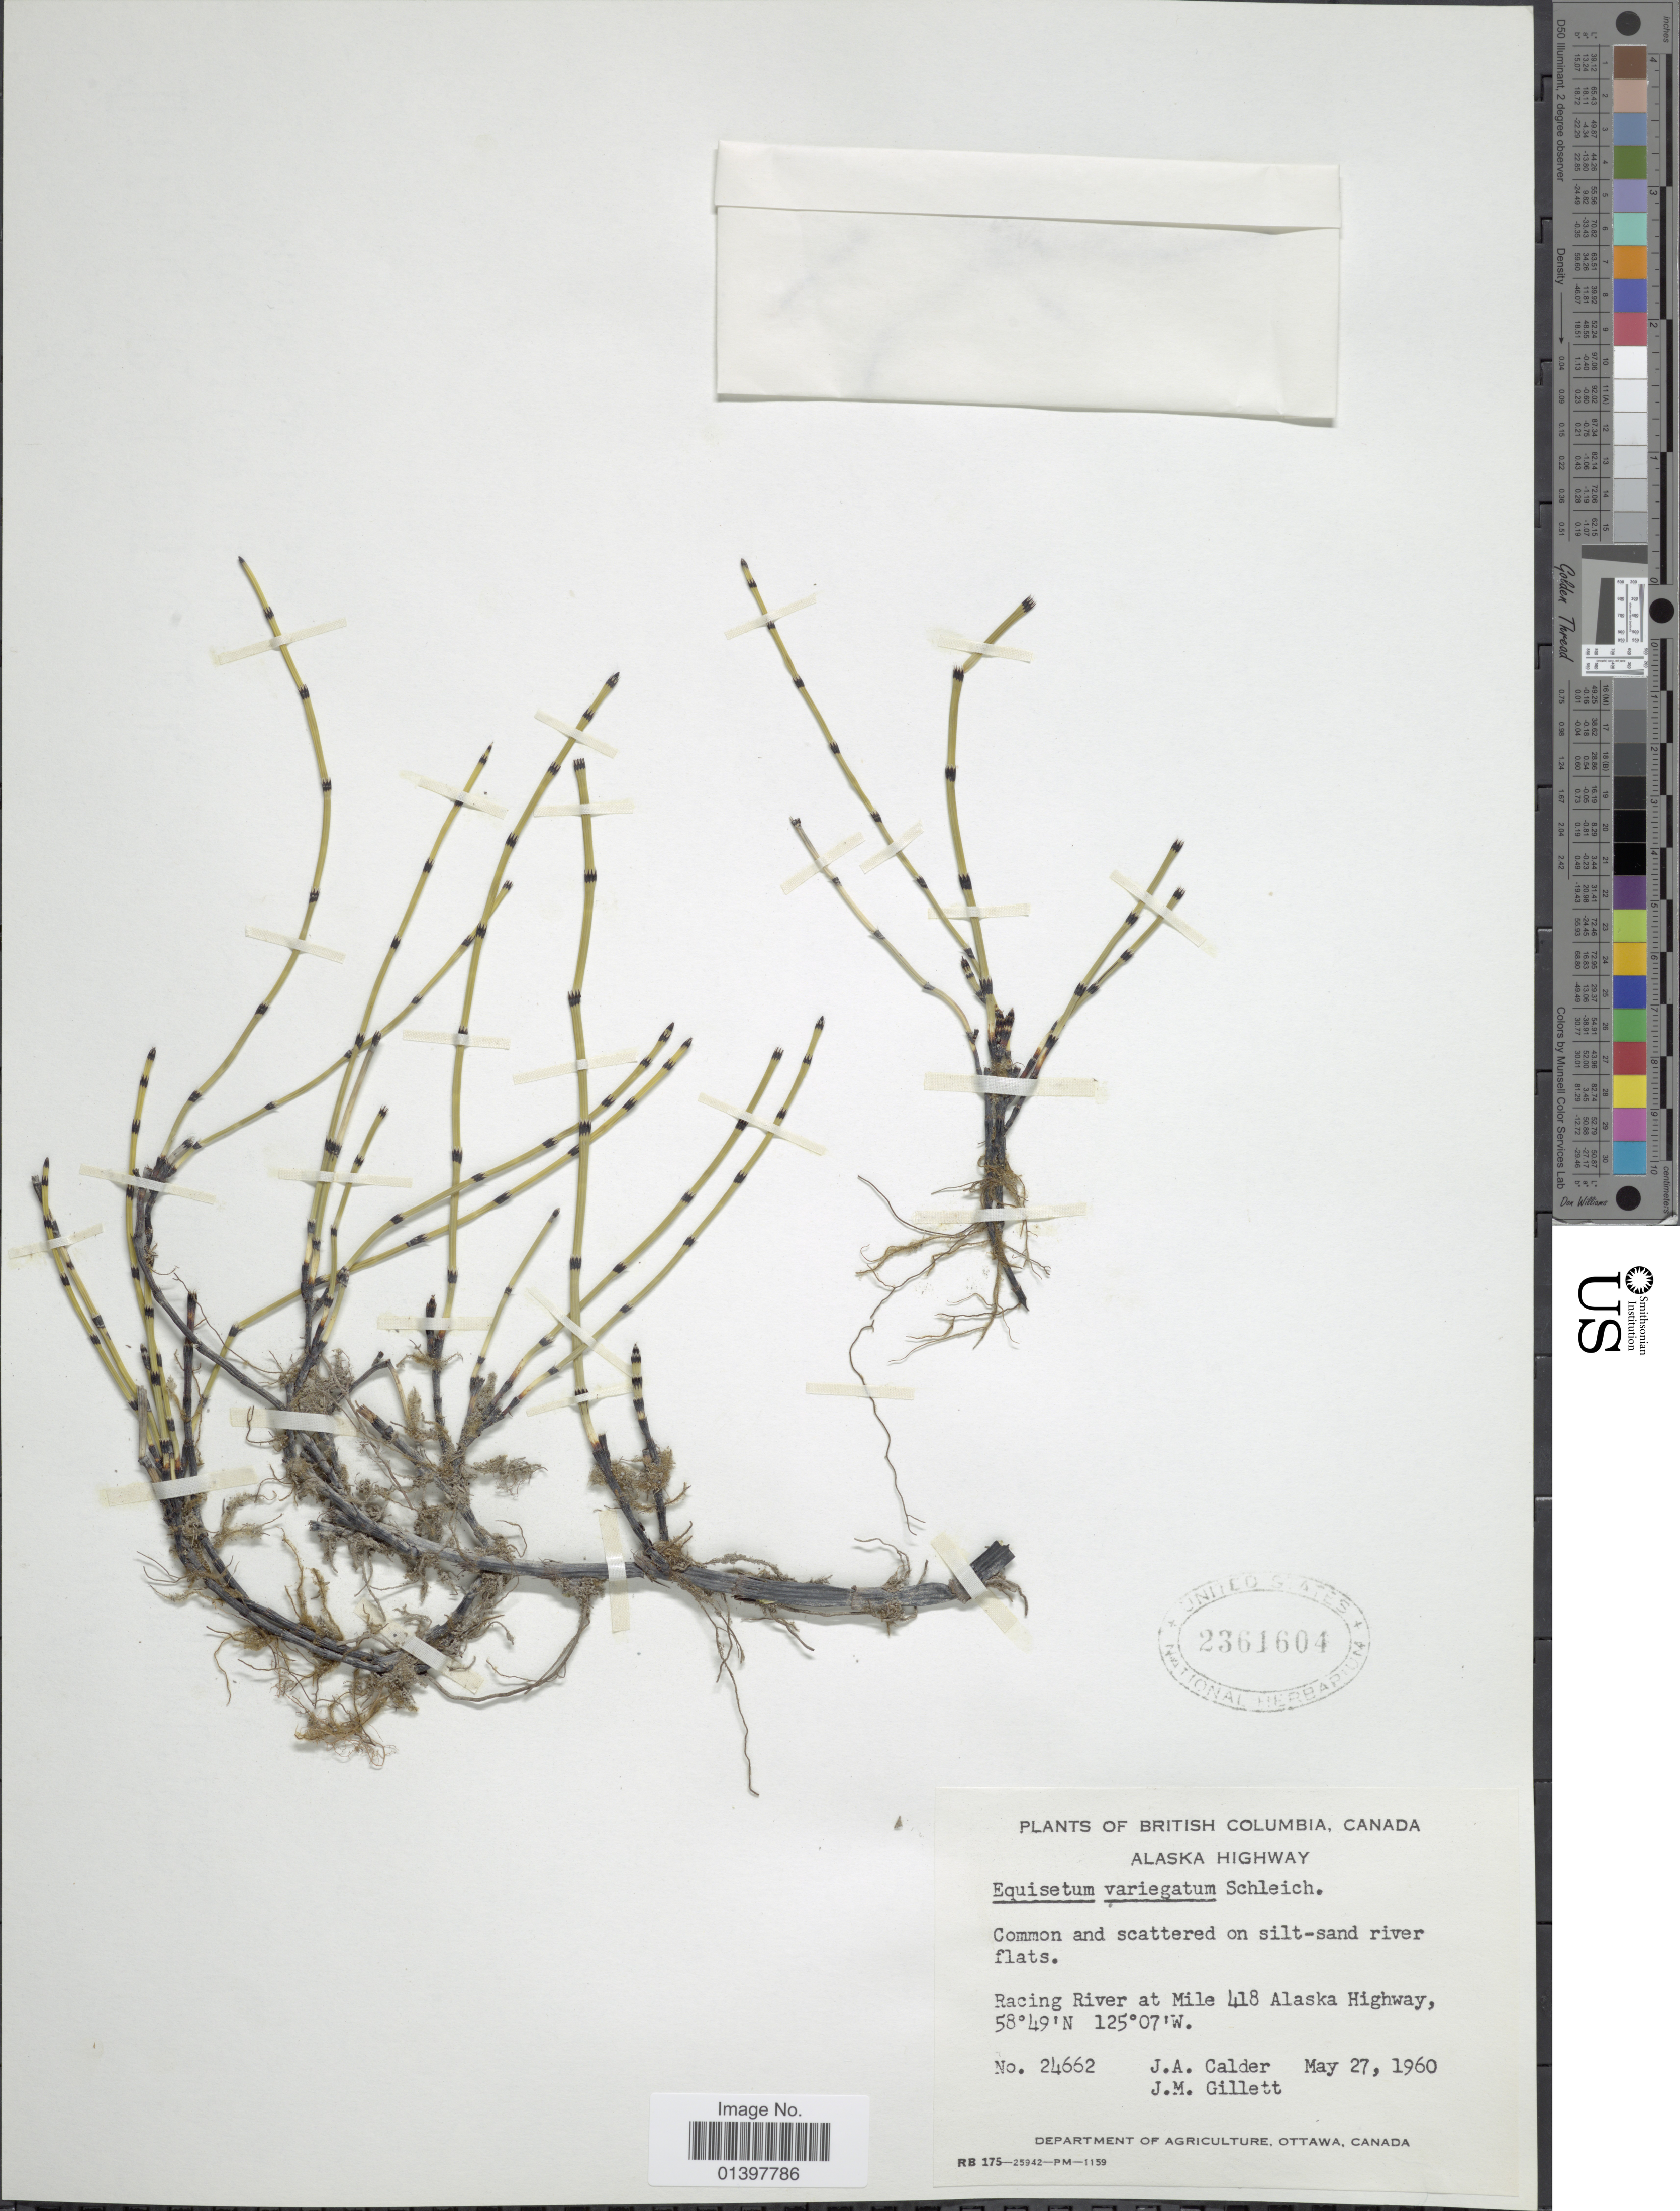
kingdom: Plantae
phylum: Tracheophyta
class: Polypodiopsida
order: Equisetales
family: Equisetaceae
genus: Equisetum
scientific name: Equisetum variegatum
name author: Schleich. ex F. Weber & D. Mohr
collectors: J. A. Calder & J. M. Gillett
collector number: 24662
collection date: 1960-05-27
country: Canada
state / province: British Columbia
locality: Alaska Highway, Racing river at Mile 418 Alaska Highway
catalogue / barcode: US 2361604